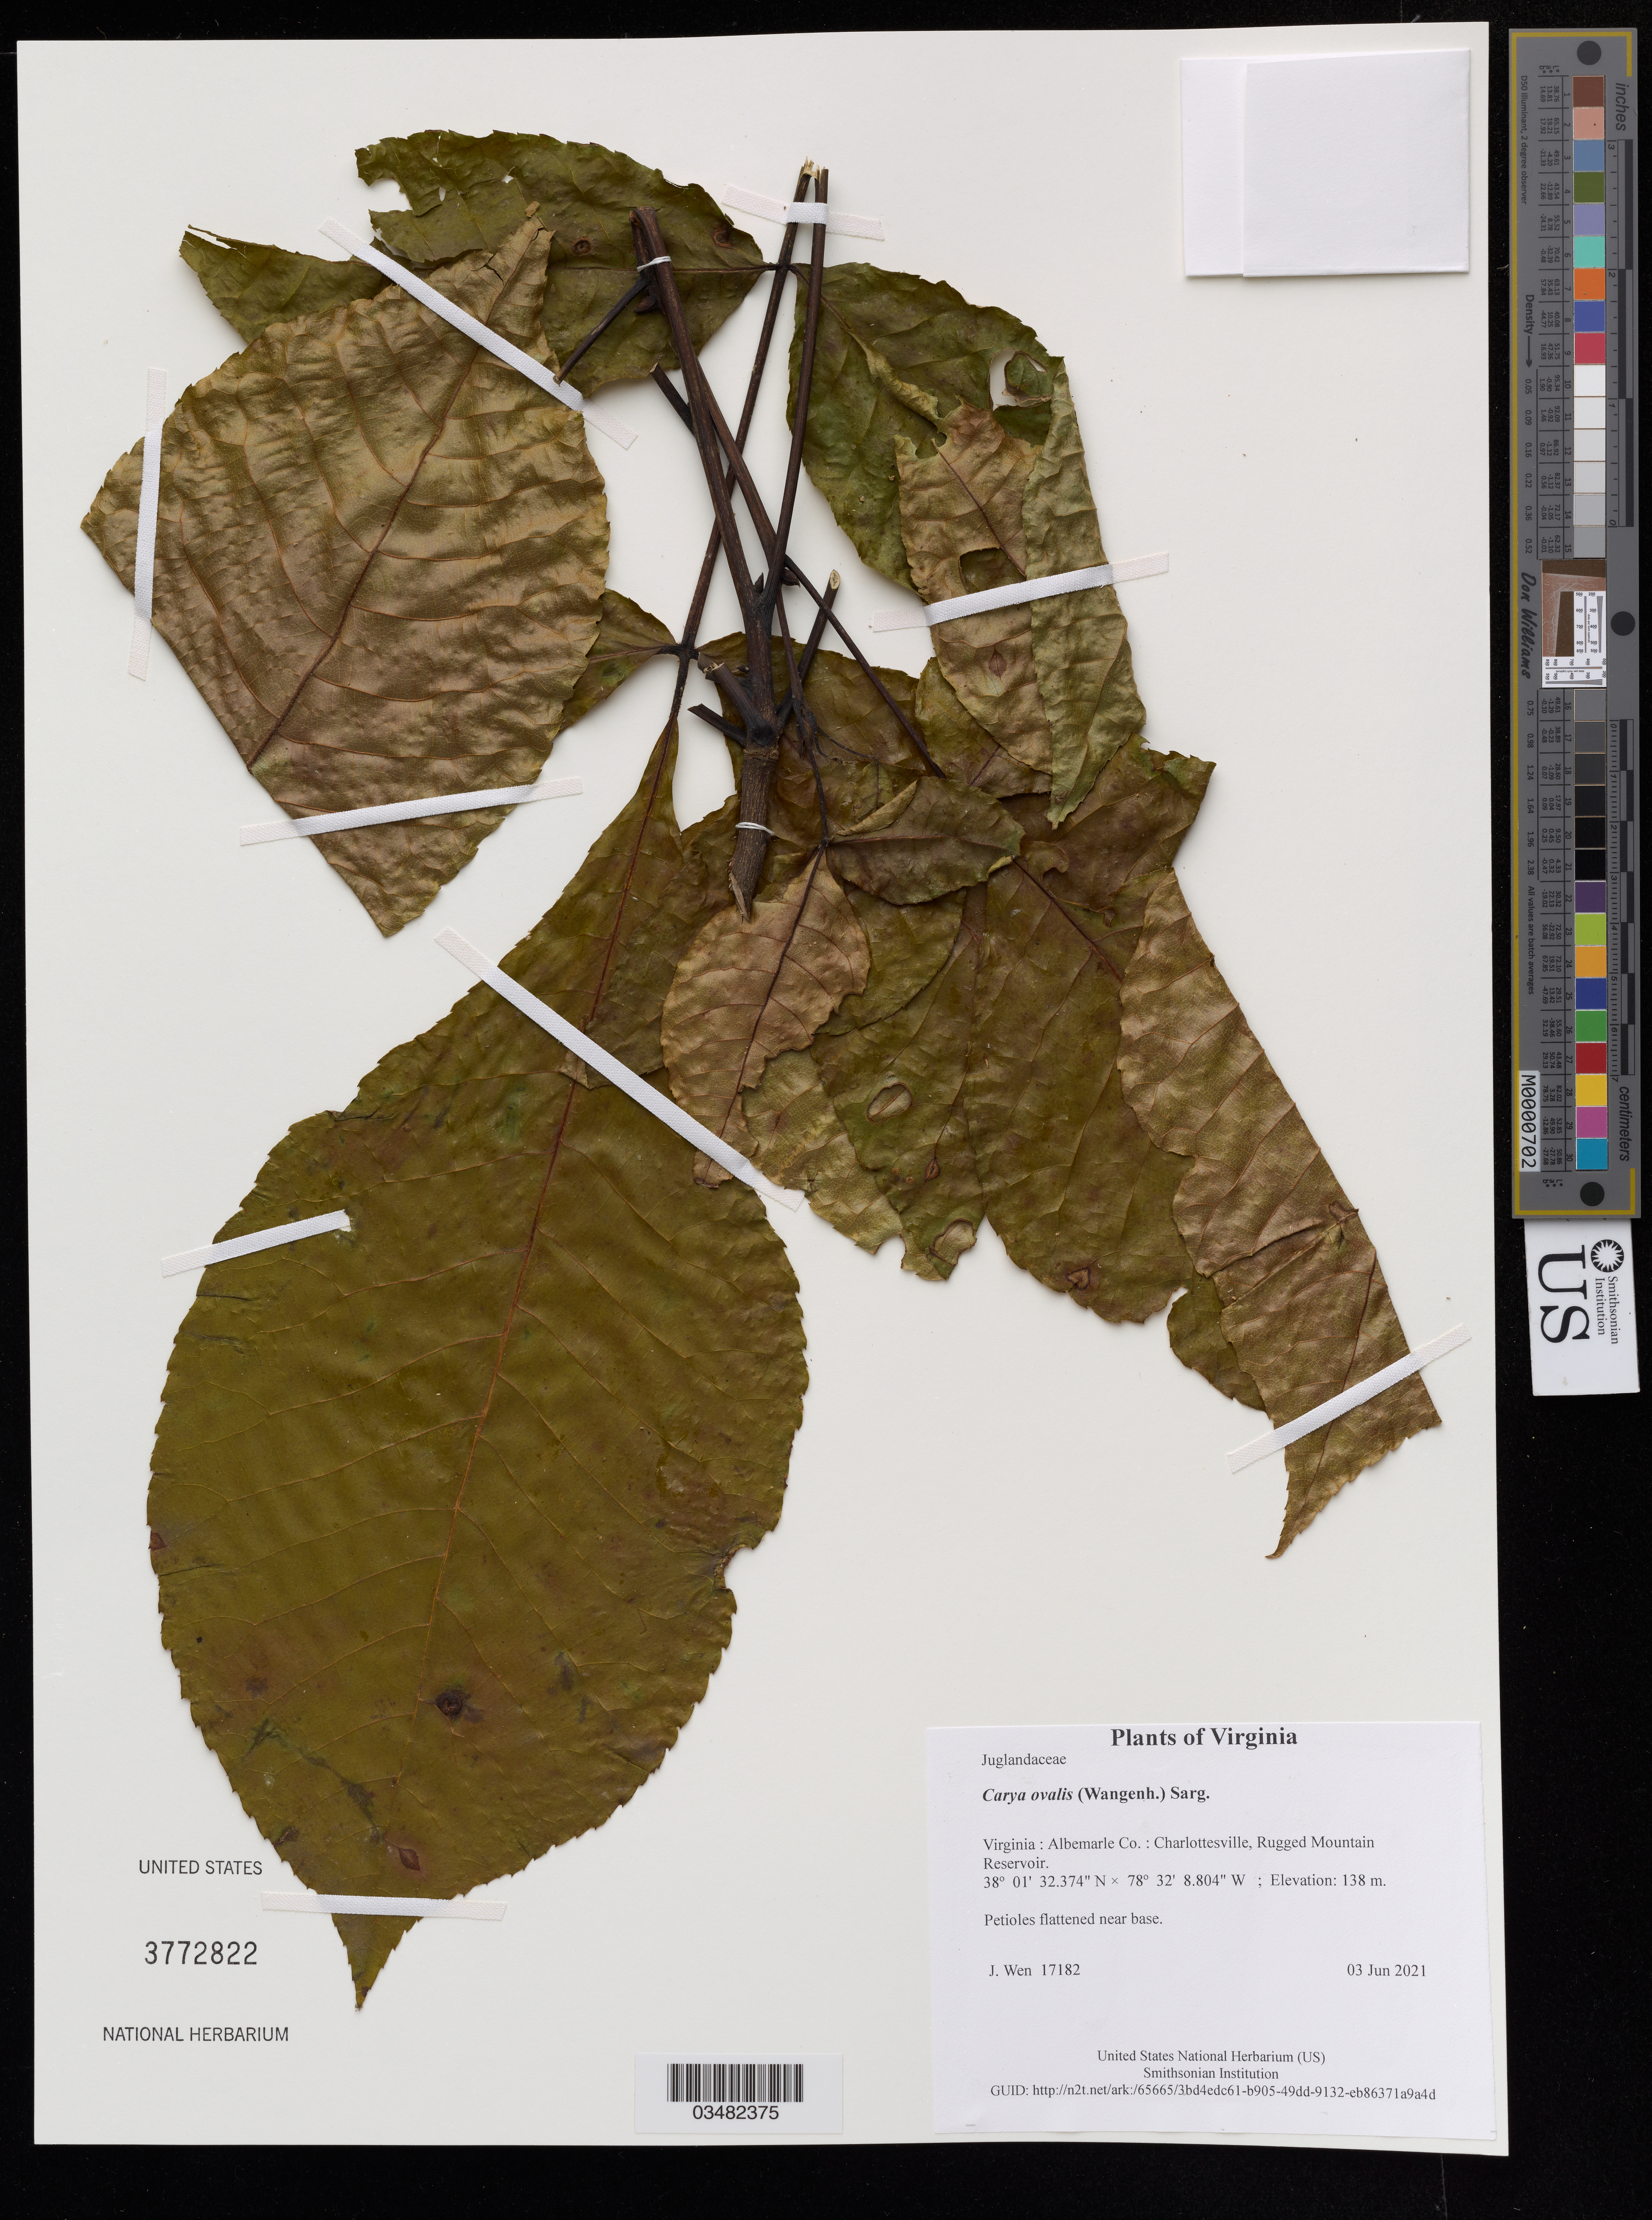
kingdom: Plantae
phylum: Tracheophyta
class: Magnoliopsida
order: Fagales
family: Juglandaceae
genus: Carya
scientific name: Carya ovalis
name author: (Wangenh.) Sarg.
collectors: J. Wen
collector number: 17182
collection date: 2021-06-03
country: United States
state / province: Virginia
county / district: Albemarle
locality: Charlottesville, Rugged Mountain Reservoir.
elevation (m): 138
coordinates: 38 01 32.374 N, 78 32 8.804 W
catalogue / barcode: US 3772822